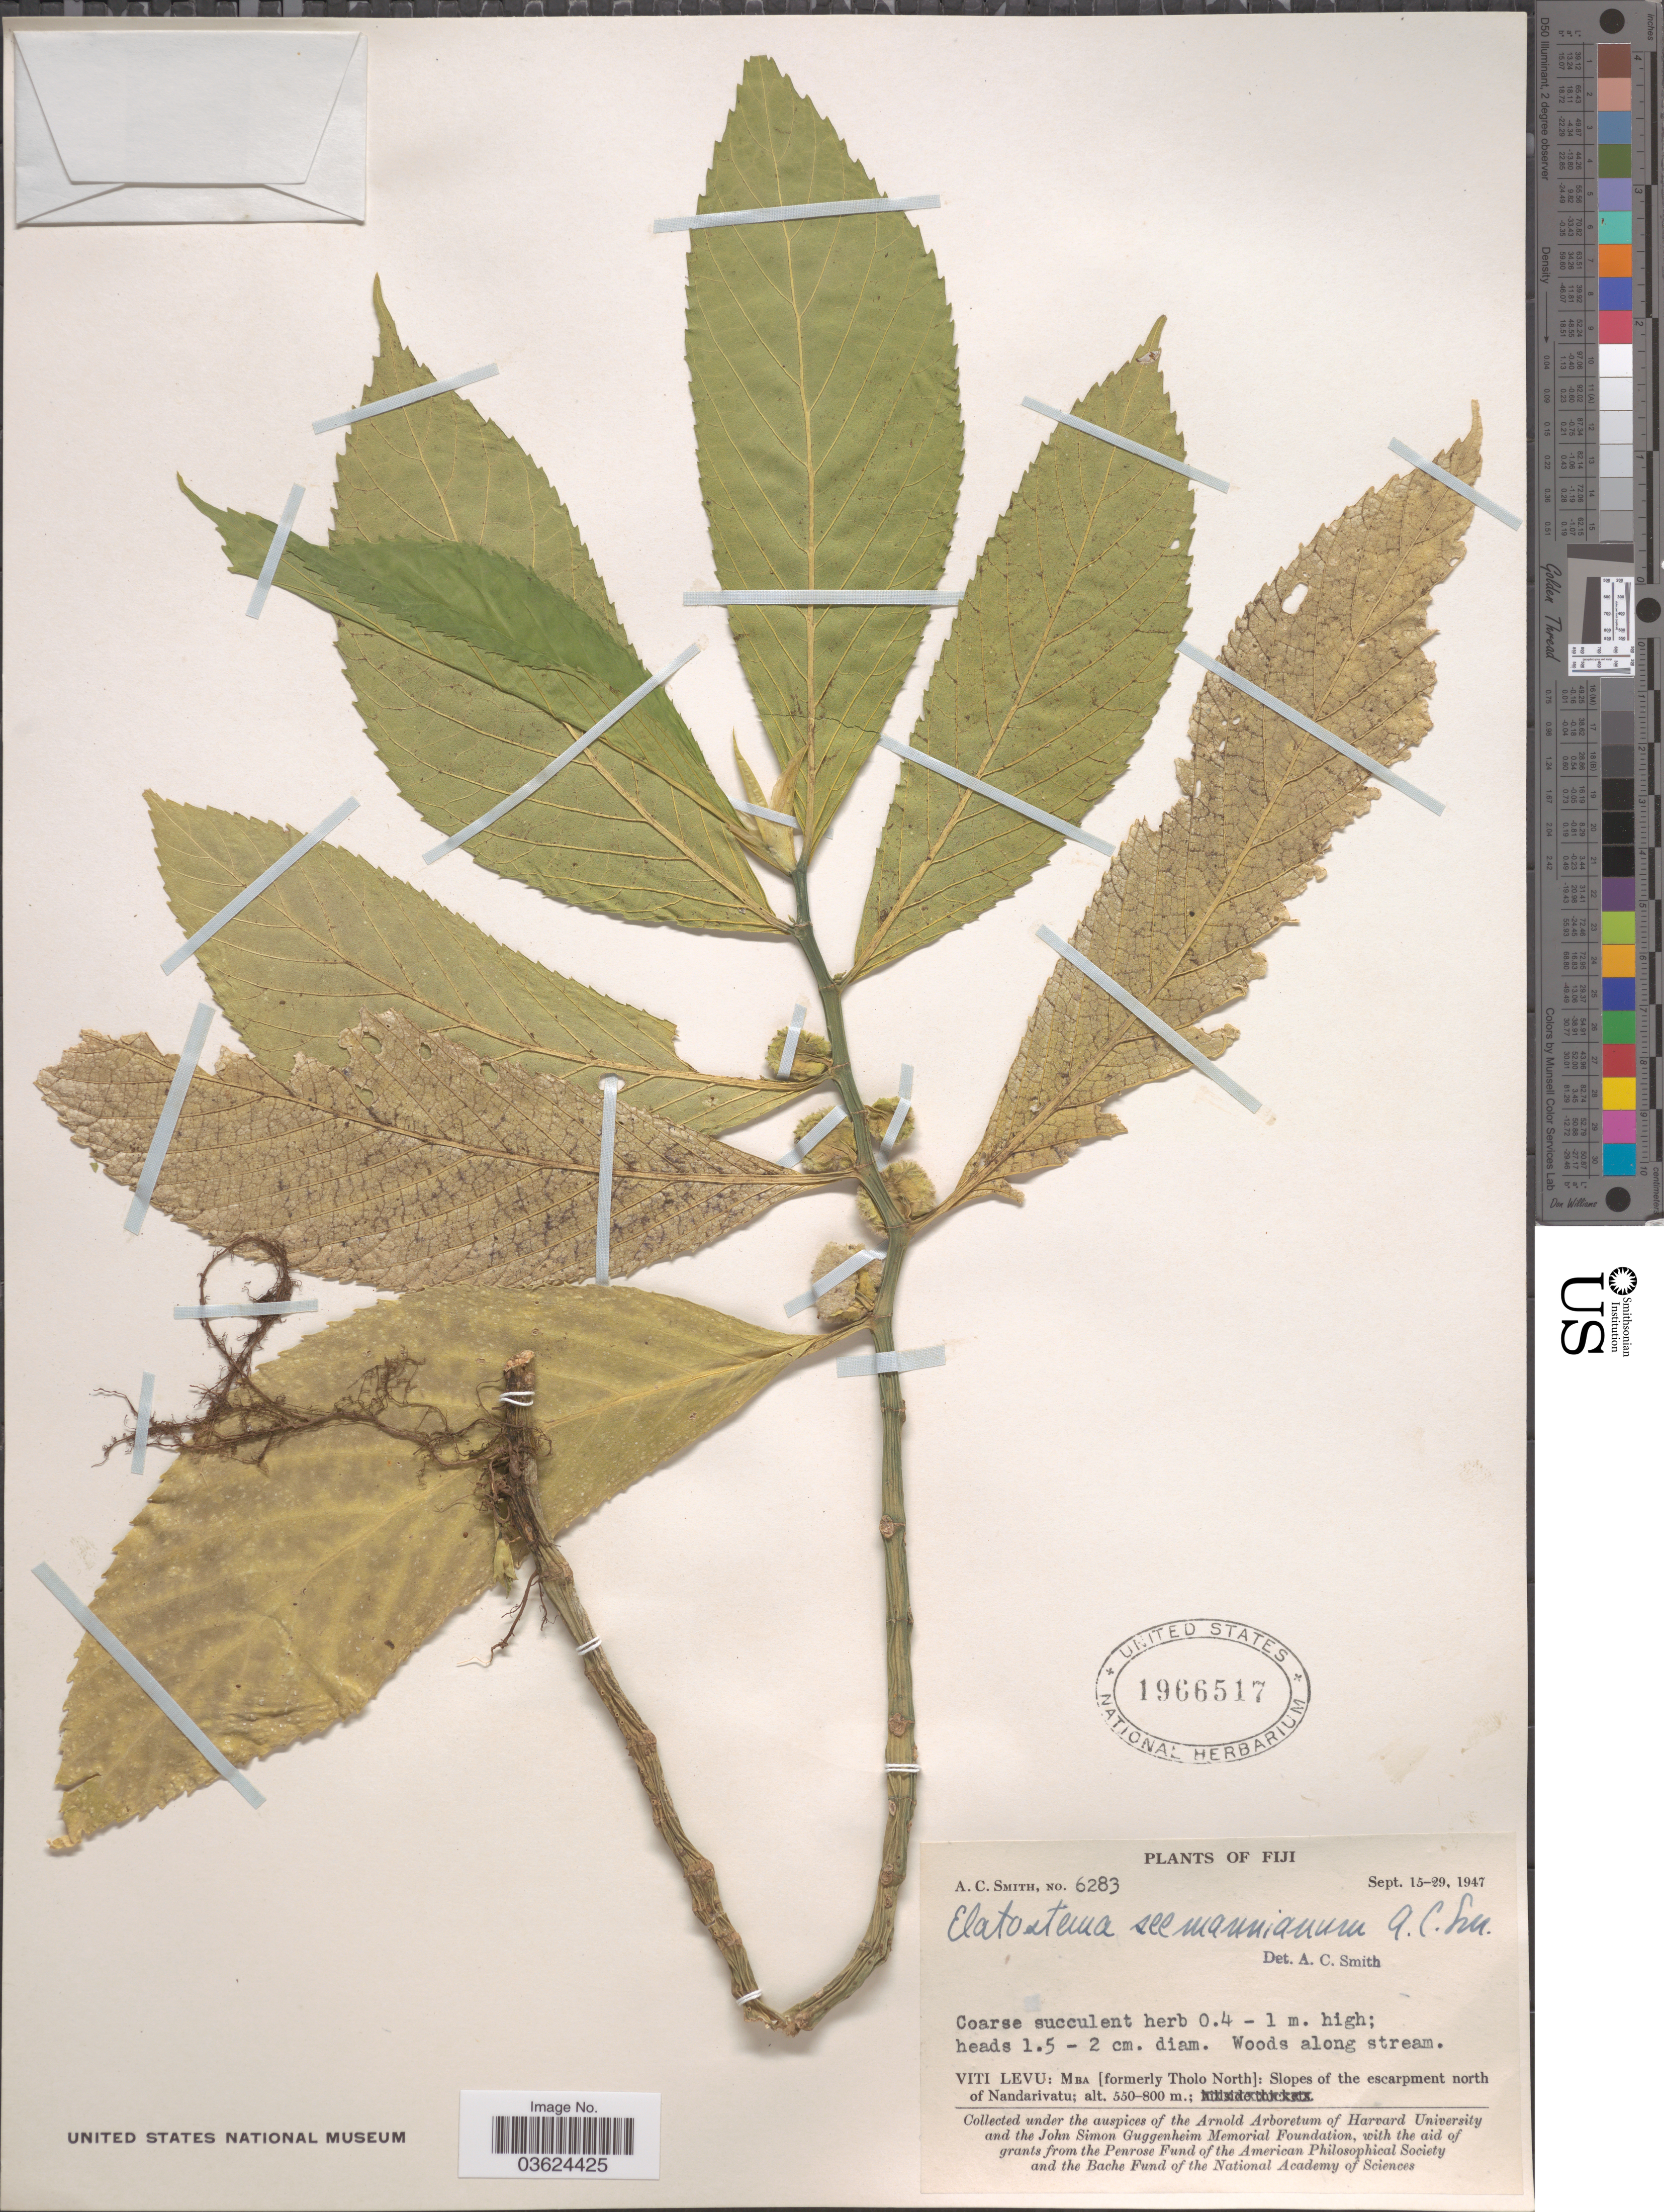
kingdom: Plantae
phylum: Tracheophyta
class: Magnoliopsida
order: Rosales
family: Urticaceae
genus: Elatostema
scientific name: Elatostema seemannianum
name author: A.C. Sm.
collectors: A. C. Smith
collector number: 6283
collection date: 1947-09-15/1947-09-29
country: Fiji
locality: Viti Levu: Mba [formerly Tholo North]: Slopes of the escarpment north of Nandarivatu.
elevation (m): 550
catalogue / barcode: US 1966517